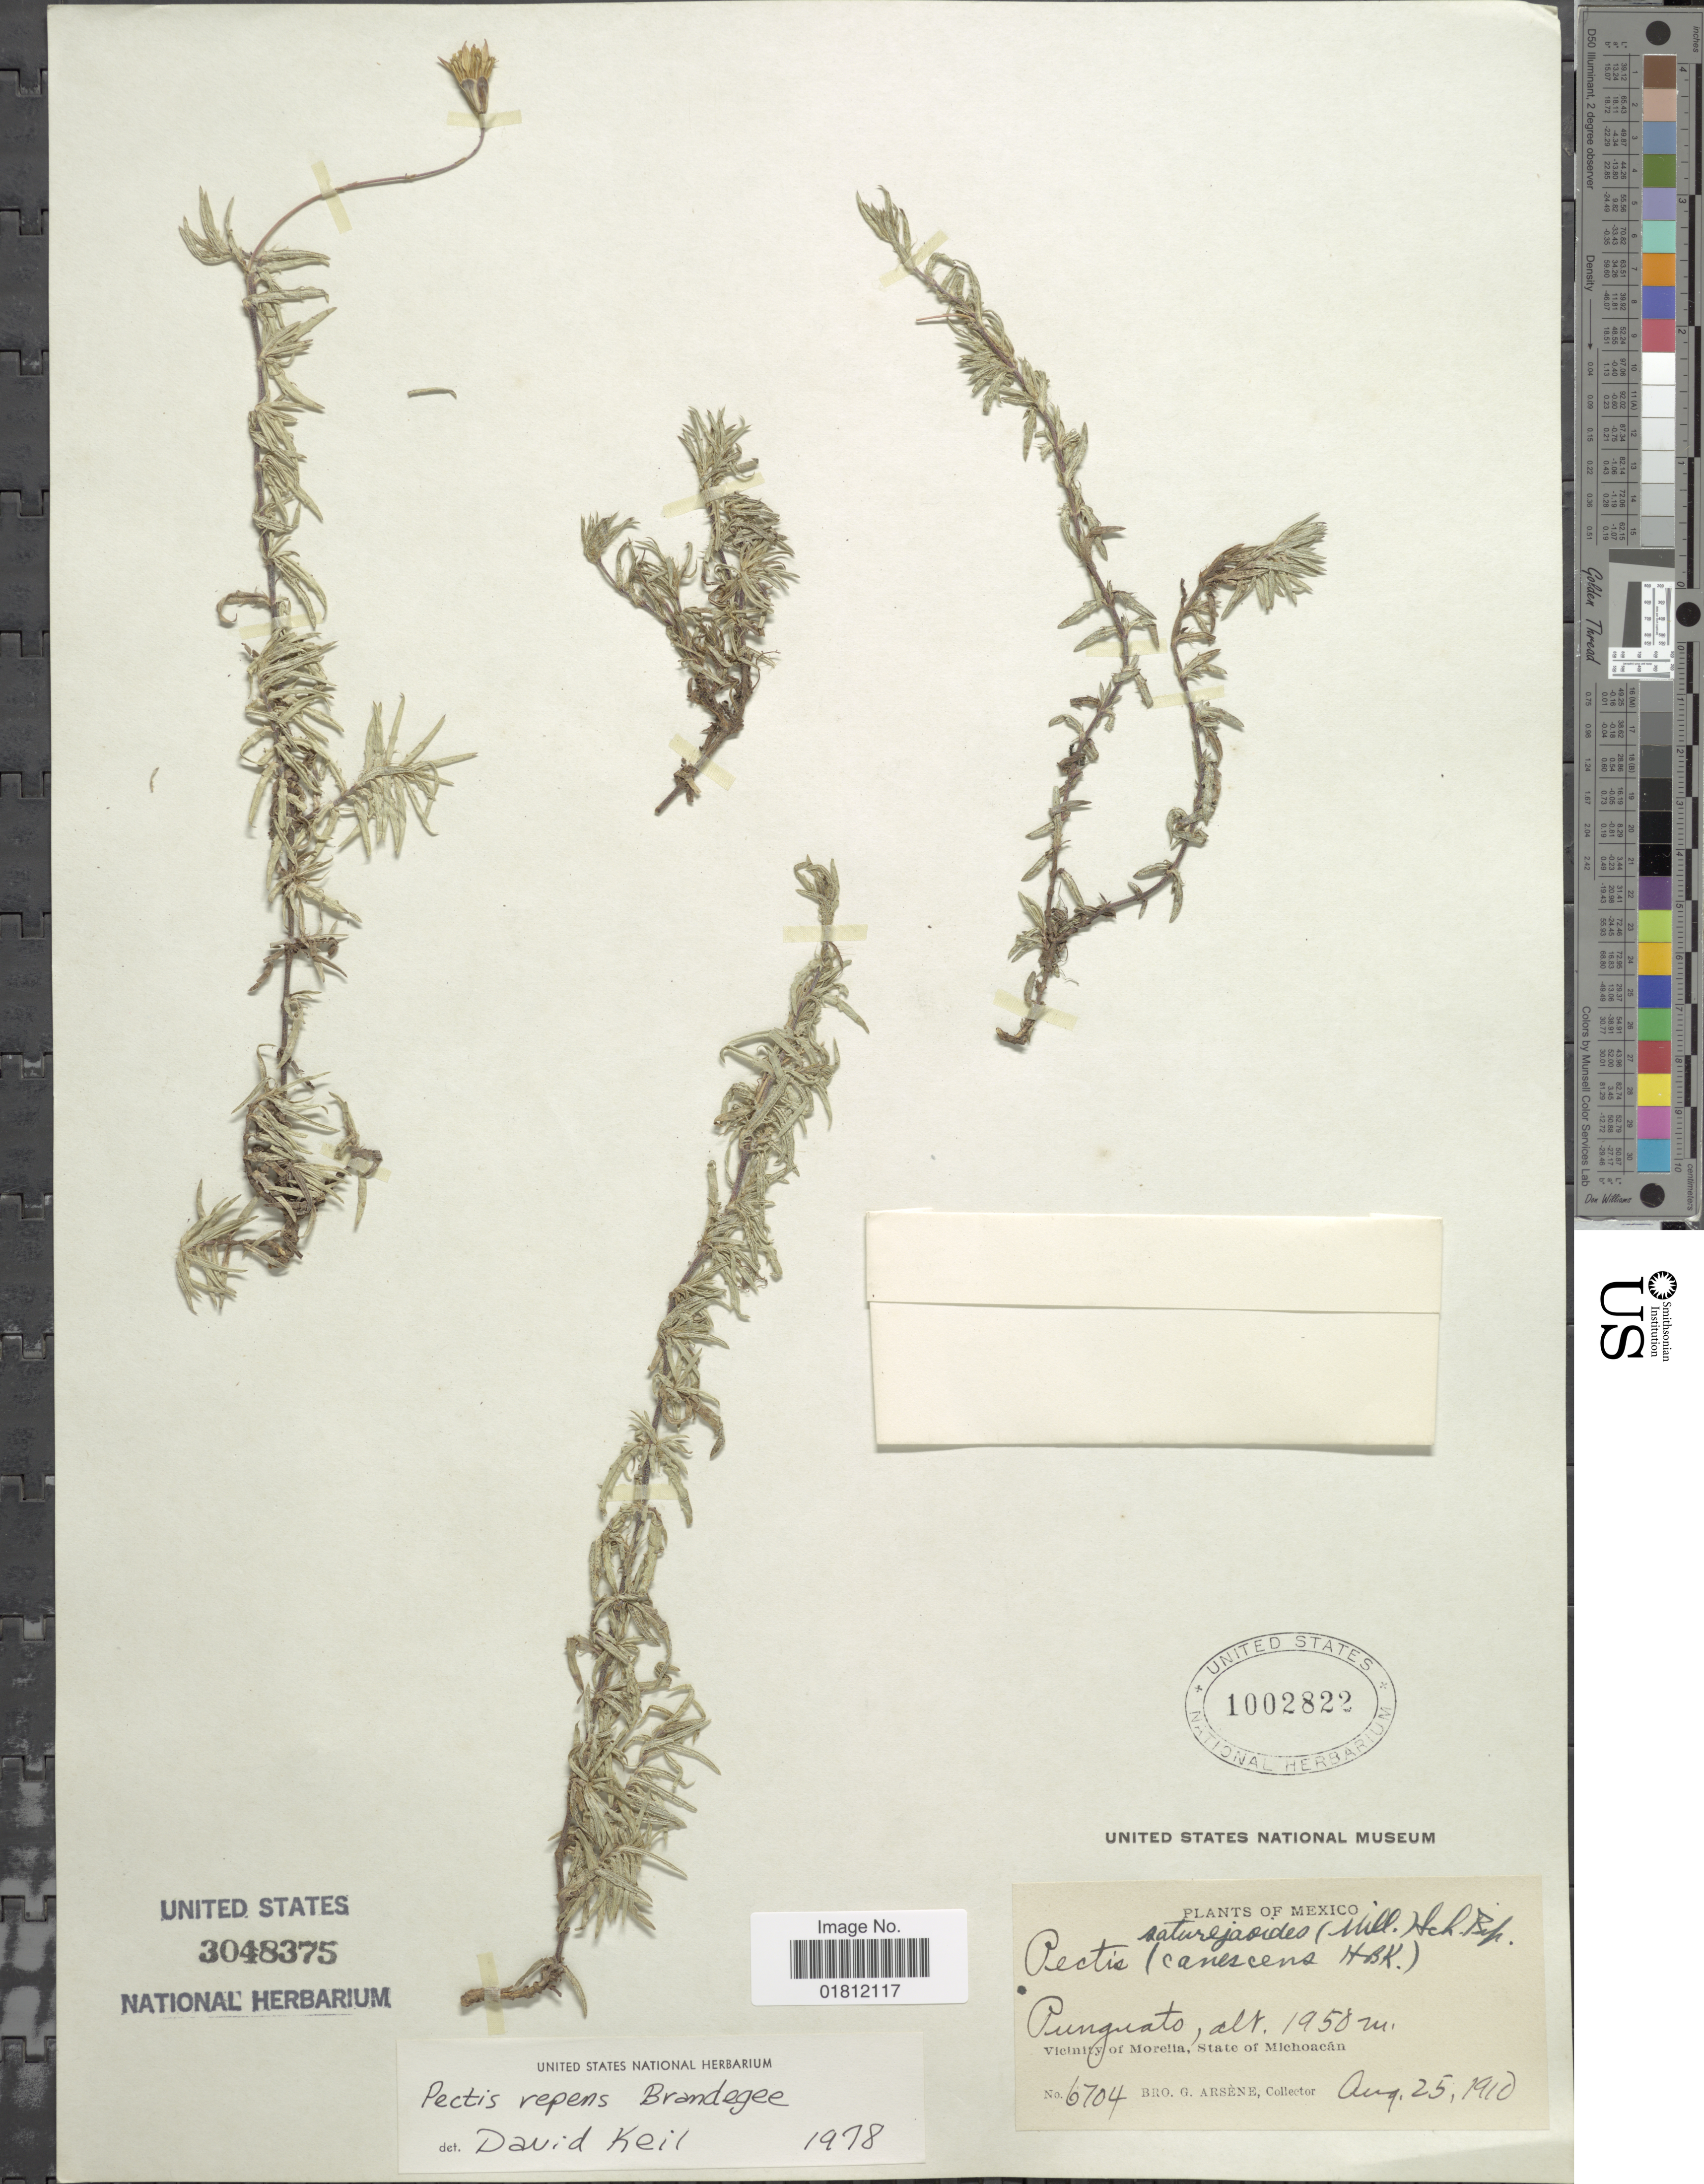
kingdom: Plantae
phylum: Tracheophyta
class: Magnoliopsida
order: Asterales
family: Asteraceae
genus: Pectis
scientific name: Pectis repens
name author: Brandegee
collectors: Bro. G. Arsène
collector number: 6704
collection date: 1910-08-25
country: Mexico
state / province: Michoacán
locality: Punguato, Vicinity of Morelia, State of Michoacan,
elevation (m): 1950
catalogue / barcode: US 1002822